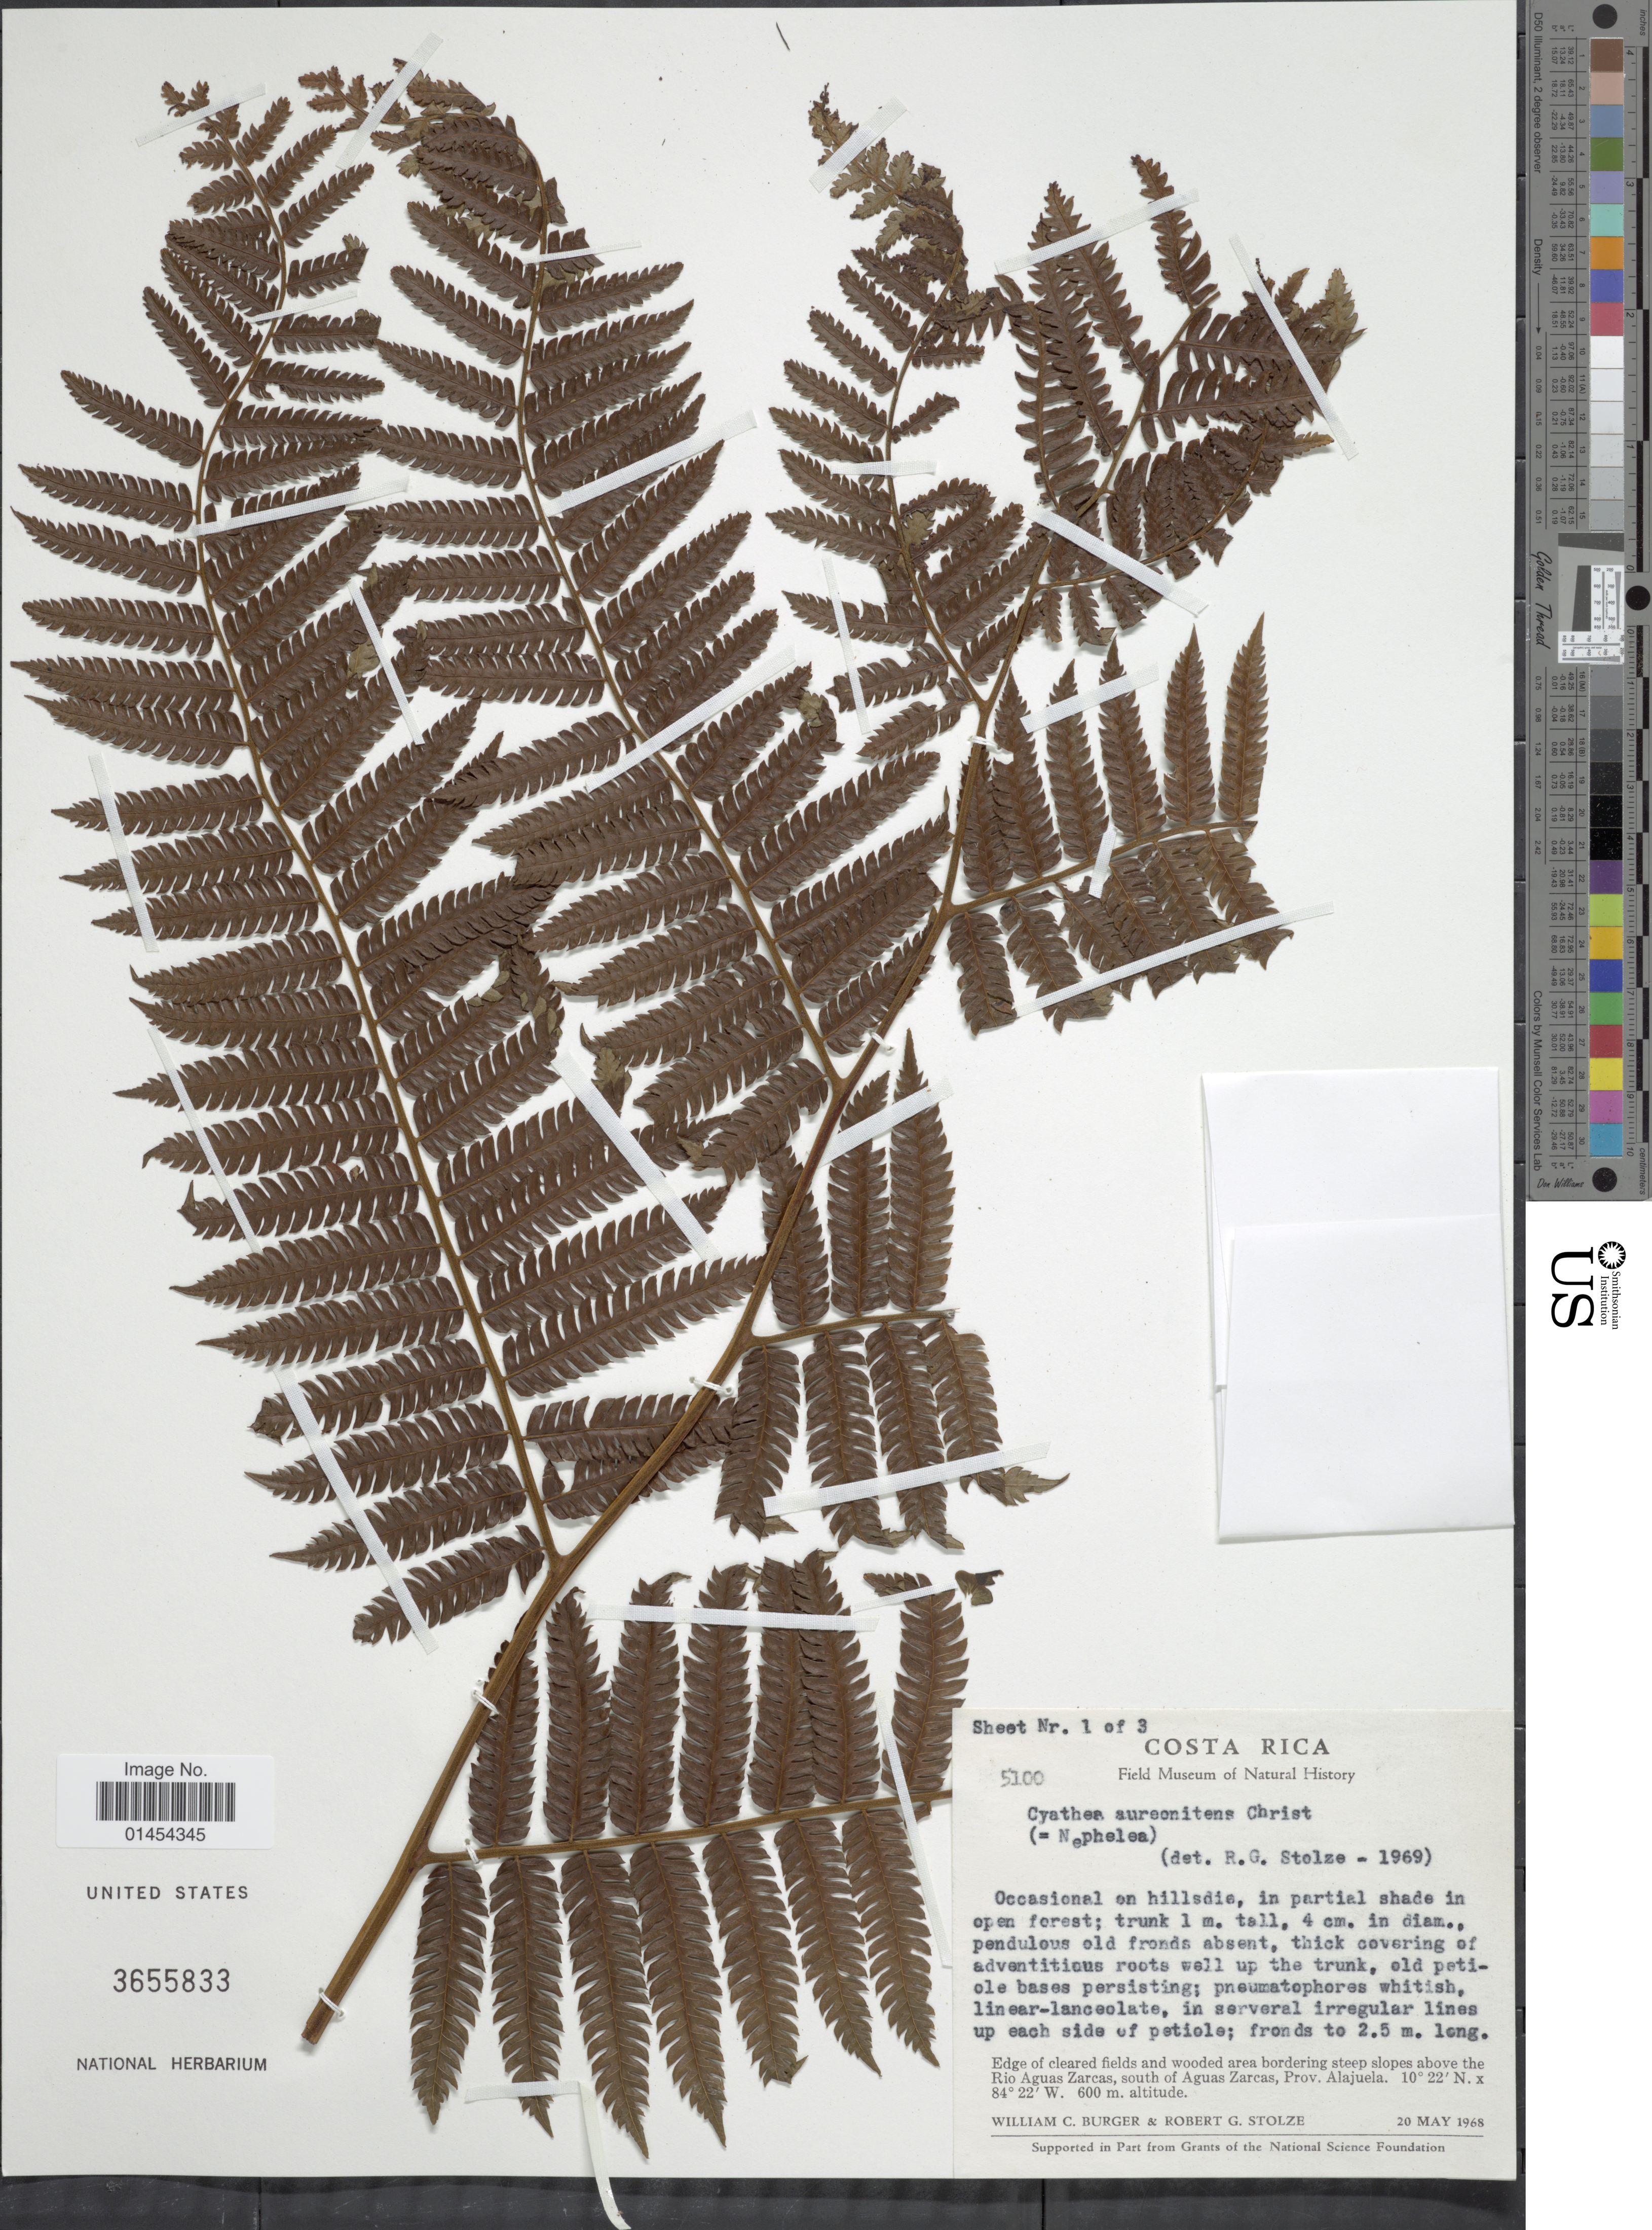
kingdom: Plantae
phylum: Tracheophyta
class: Polypodiopsida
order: Cyatheales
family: Cyatheaceae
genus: Alsophila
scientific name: Alsophila erinacea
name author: (H. Karst.) D.S. Conant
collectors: W. Burger & R. G. Stolze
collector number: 5100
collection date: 1968-05-20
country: Costa Rica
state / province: Alajuela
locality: Edge of cleared fields and wooded area bordering steep slopes above the Rio Aguas Zarcas, south of Aguas Zarcas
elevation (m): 600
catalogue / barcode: US 3655833